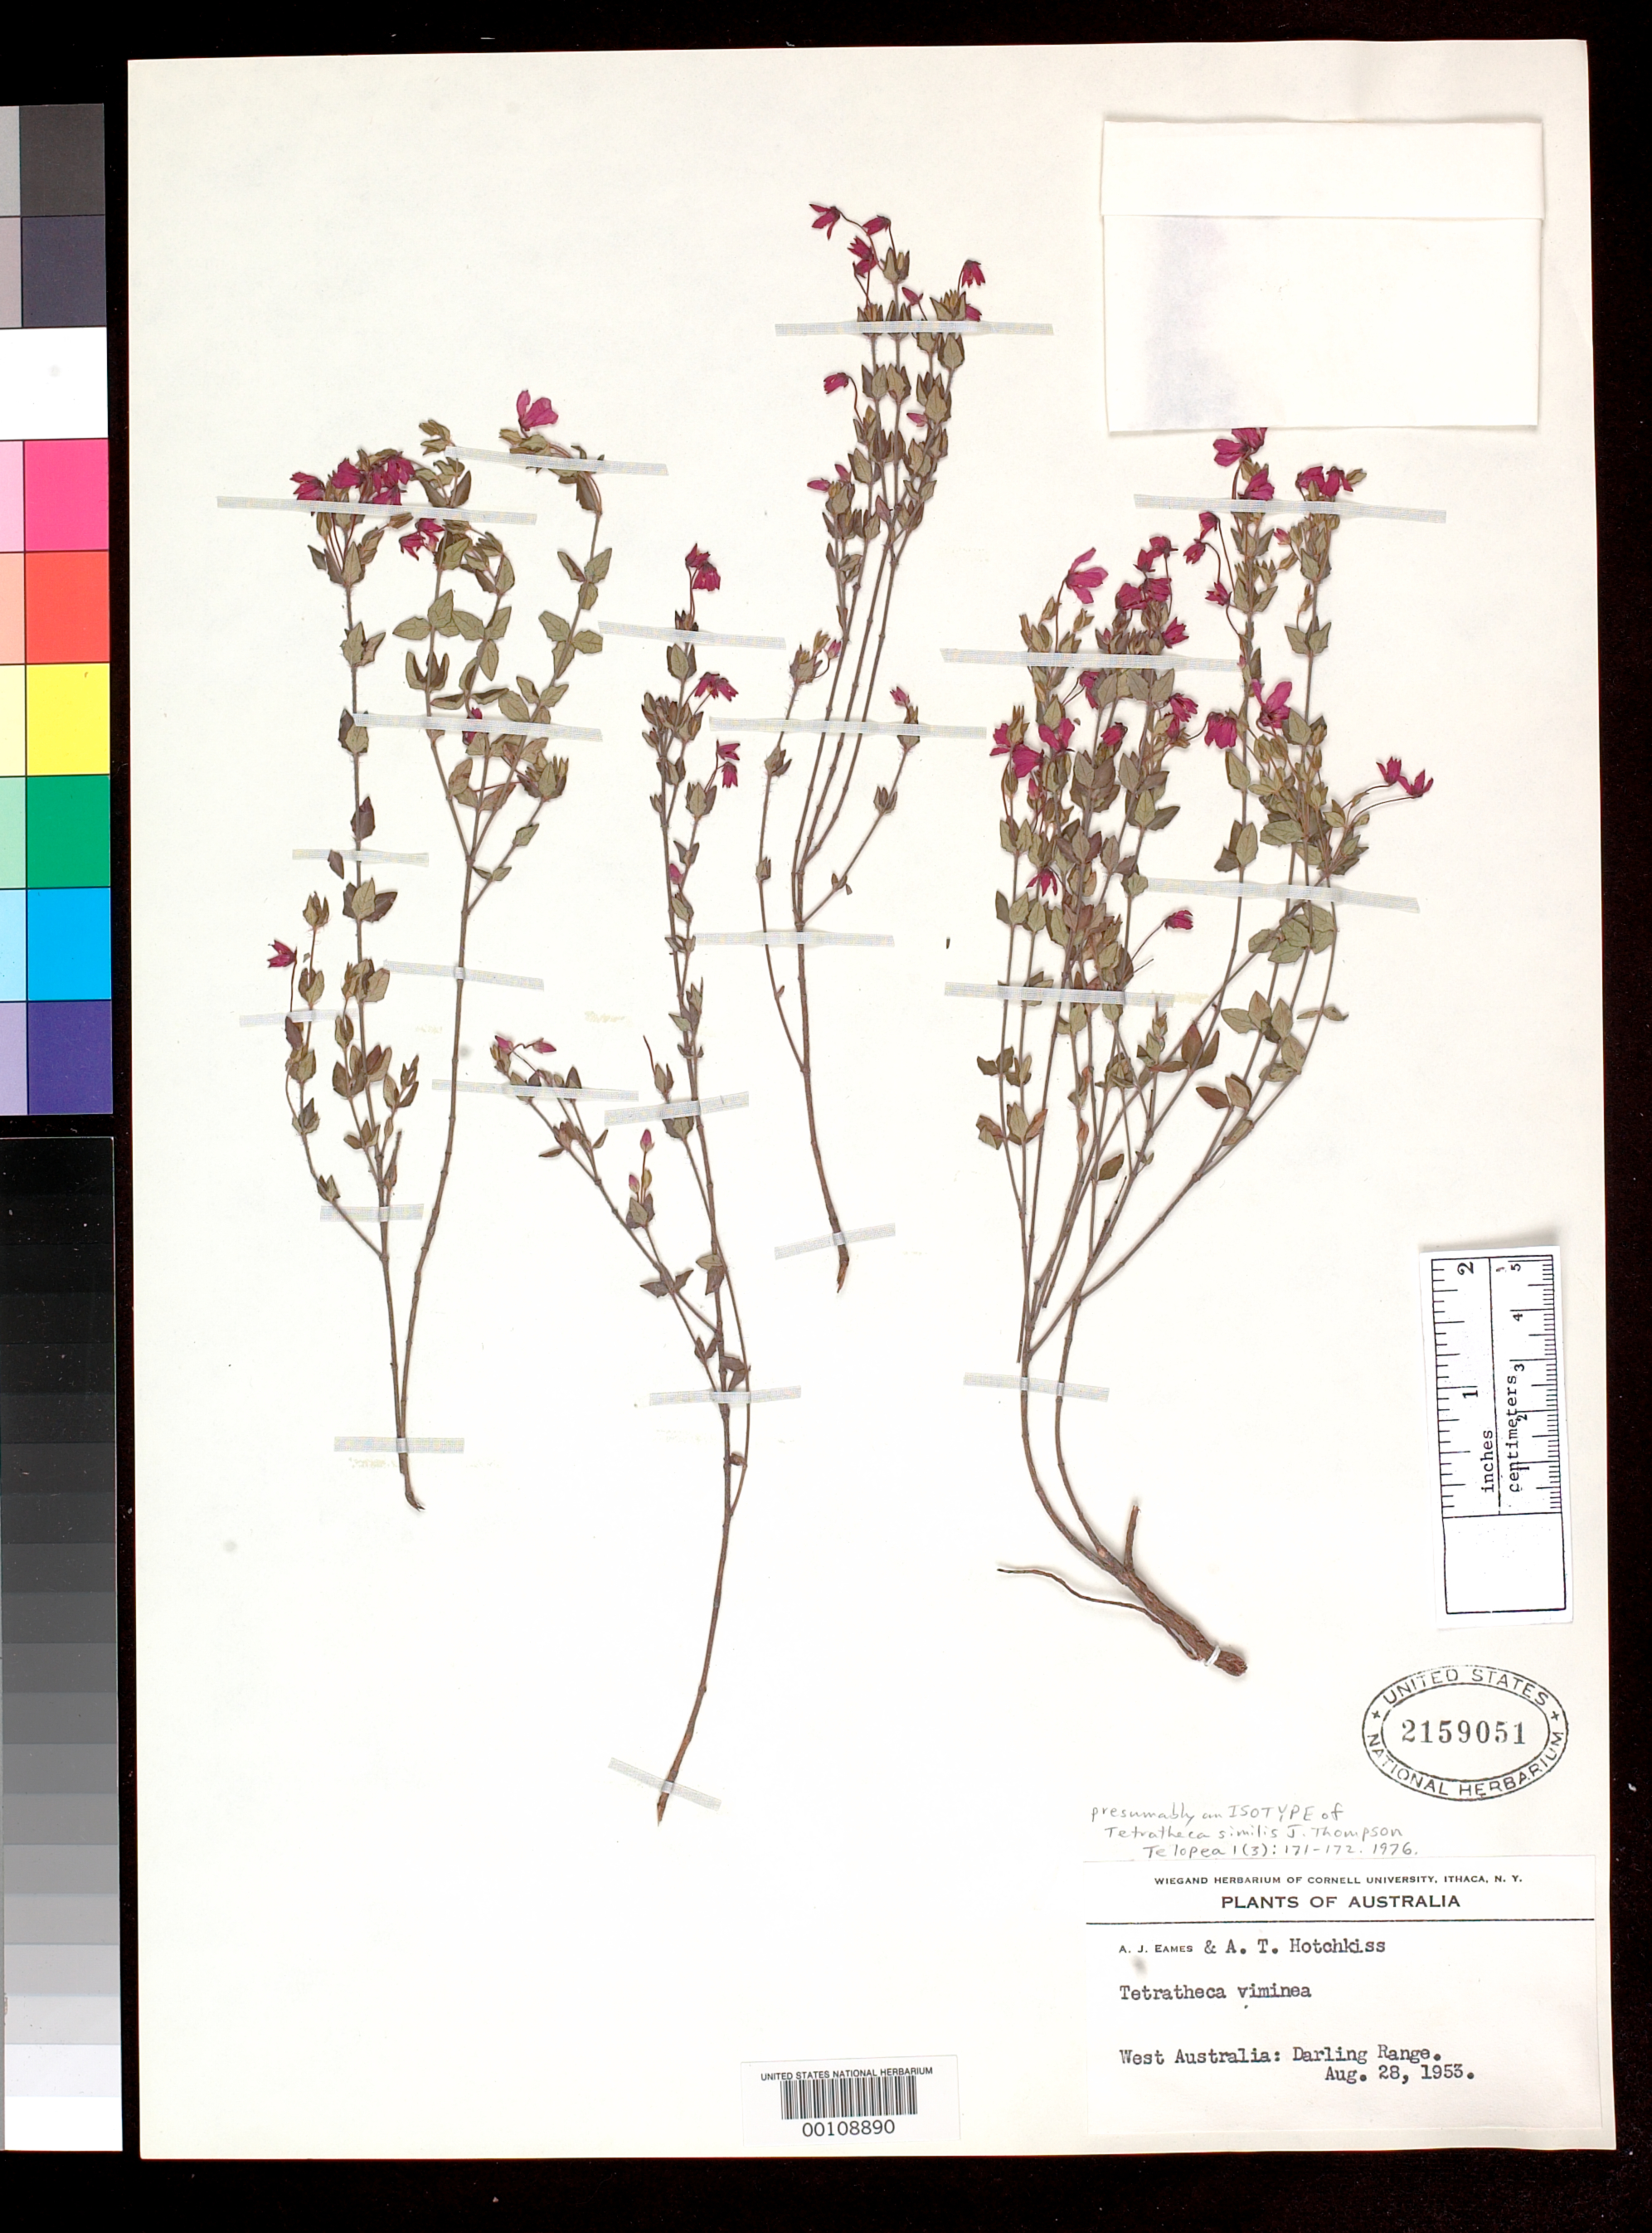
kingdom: Plantae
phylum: Tracheophyta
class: Magnoliopsida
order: Oxalidales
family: Elaeocarpaceae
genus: Tetratheca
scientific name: Tetratheca similis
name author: Joy Thomps.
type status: Isotype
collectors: A. Hotchkiss & A. J. Eames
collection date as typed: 28 Aug 1953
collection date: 1953-08-28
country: Australia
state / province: Western Australia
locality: Parling Range.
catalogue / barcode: US 2159051